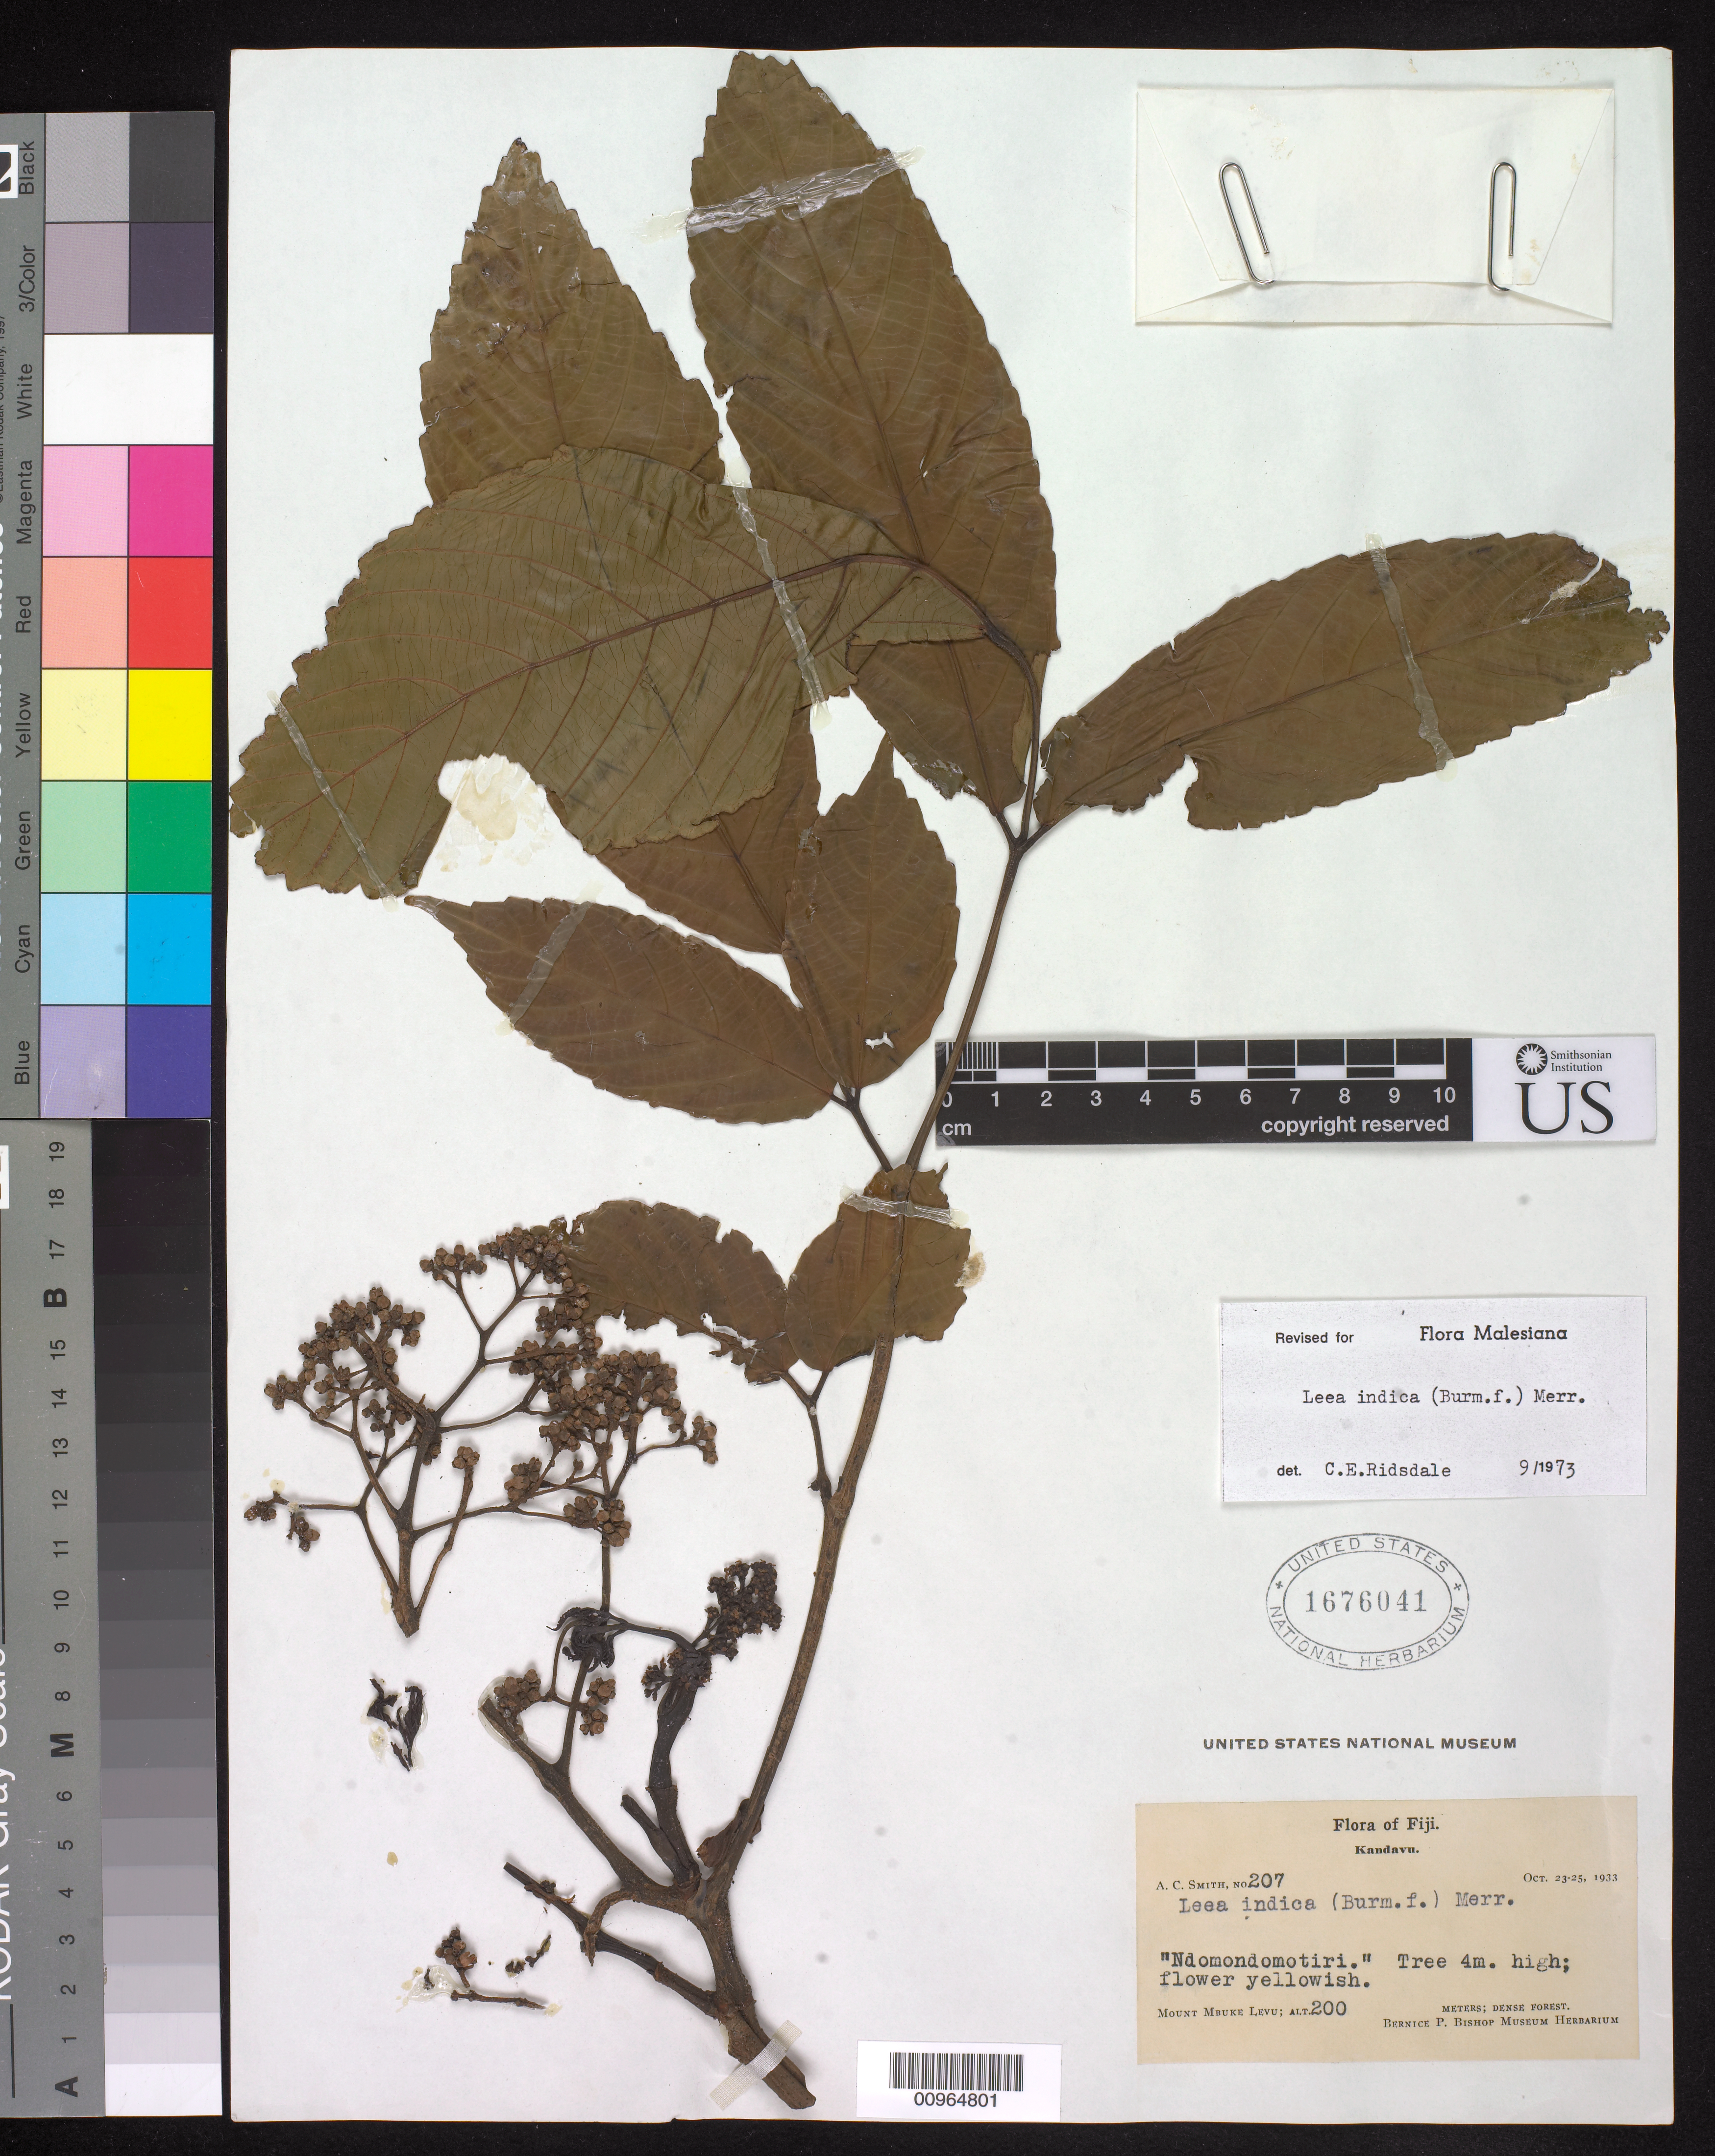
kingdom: Plantae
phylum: Tracheophyta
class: Magnoliopsida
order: Vitales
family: Vitaceae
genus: Leea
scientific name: Leea indica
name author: (Burm. f.) Merr.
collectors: C. A. Smith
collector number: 207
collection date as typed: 23 Oct 1933 to 25 Oct 1933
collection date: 1933-10-23/1933-10-25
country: Fiji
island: Kadavu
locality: Mount Mbuke Levu; Dense forest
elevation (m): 200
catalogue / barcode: US 1676041